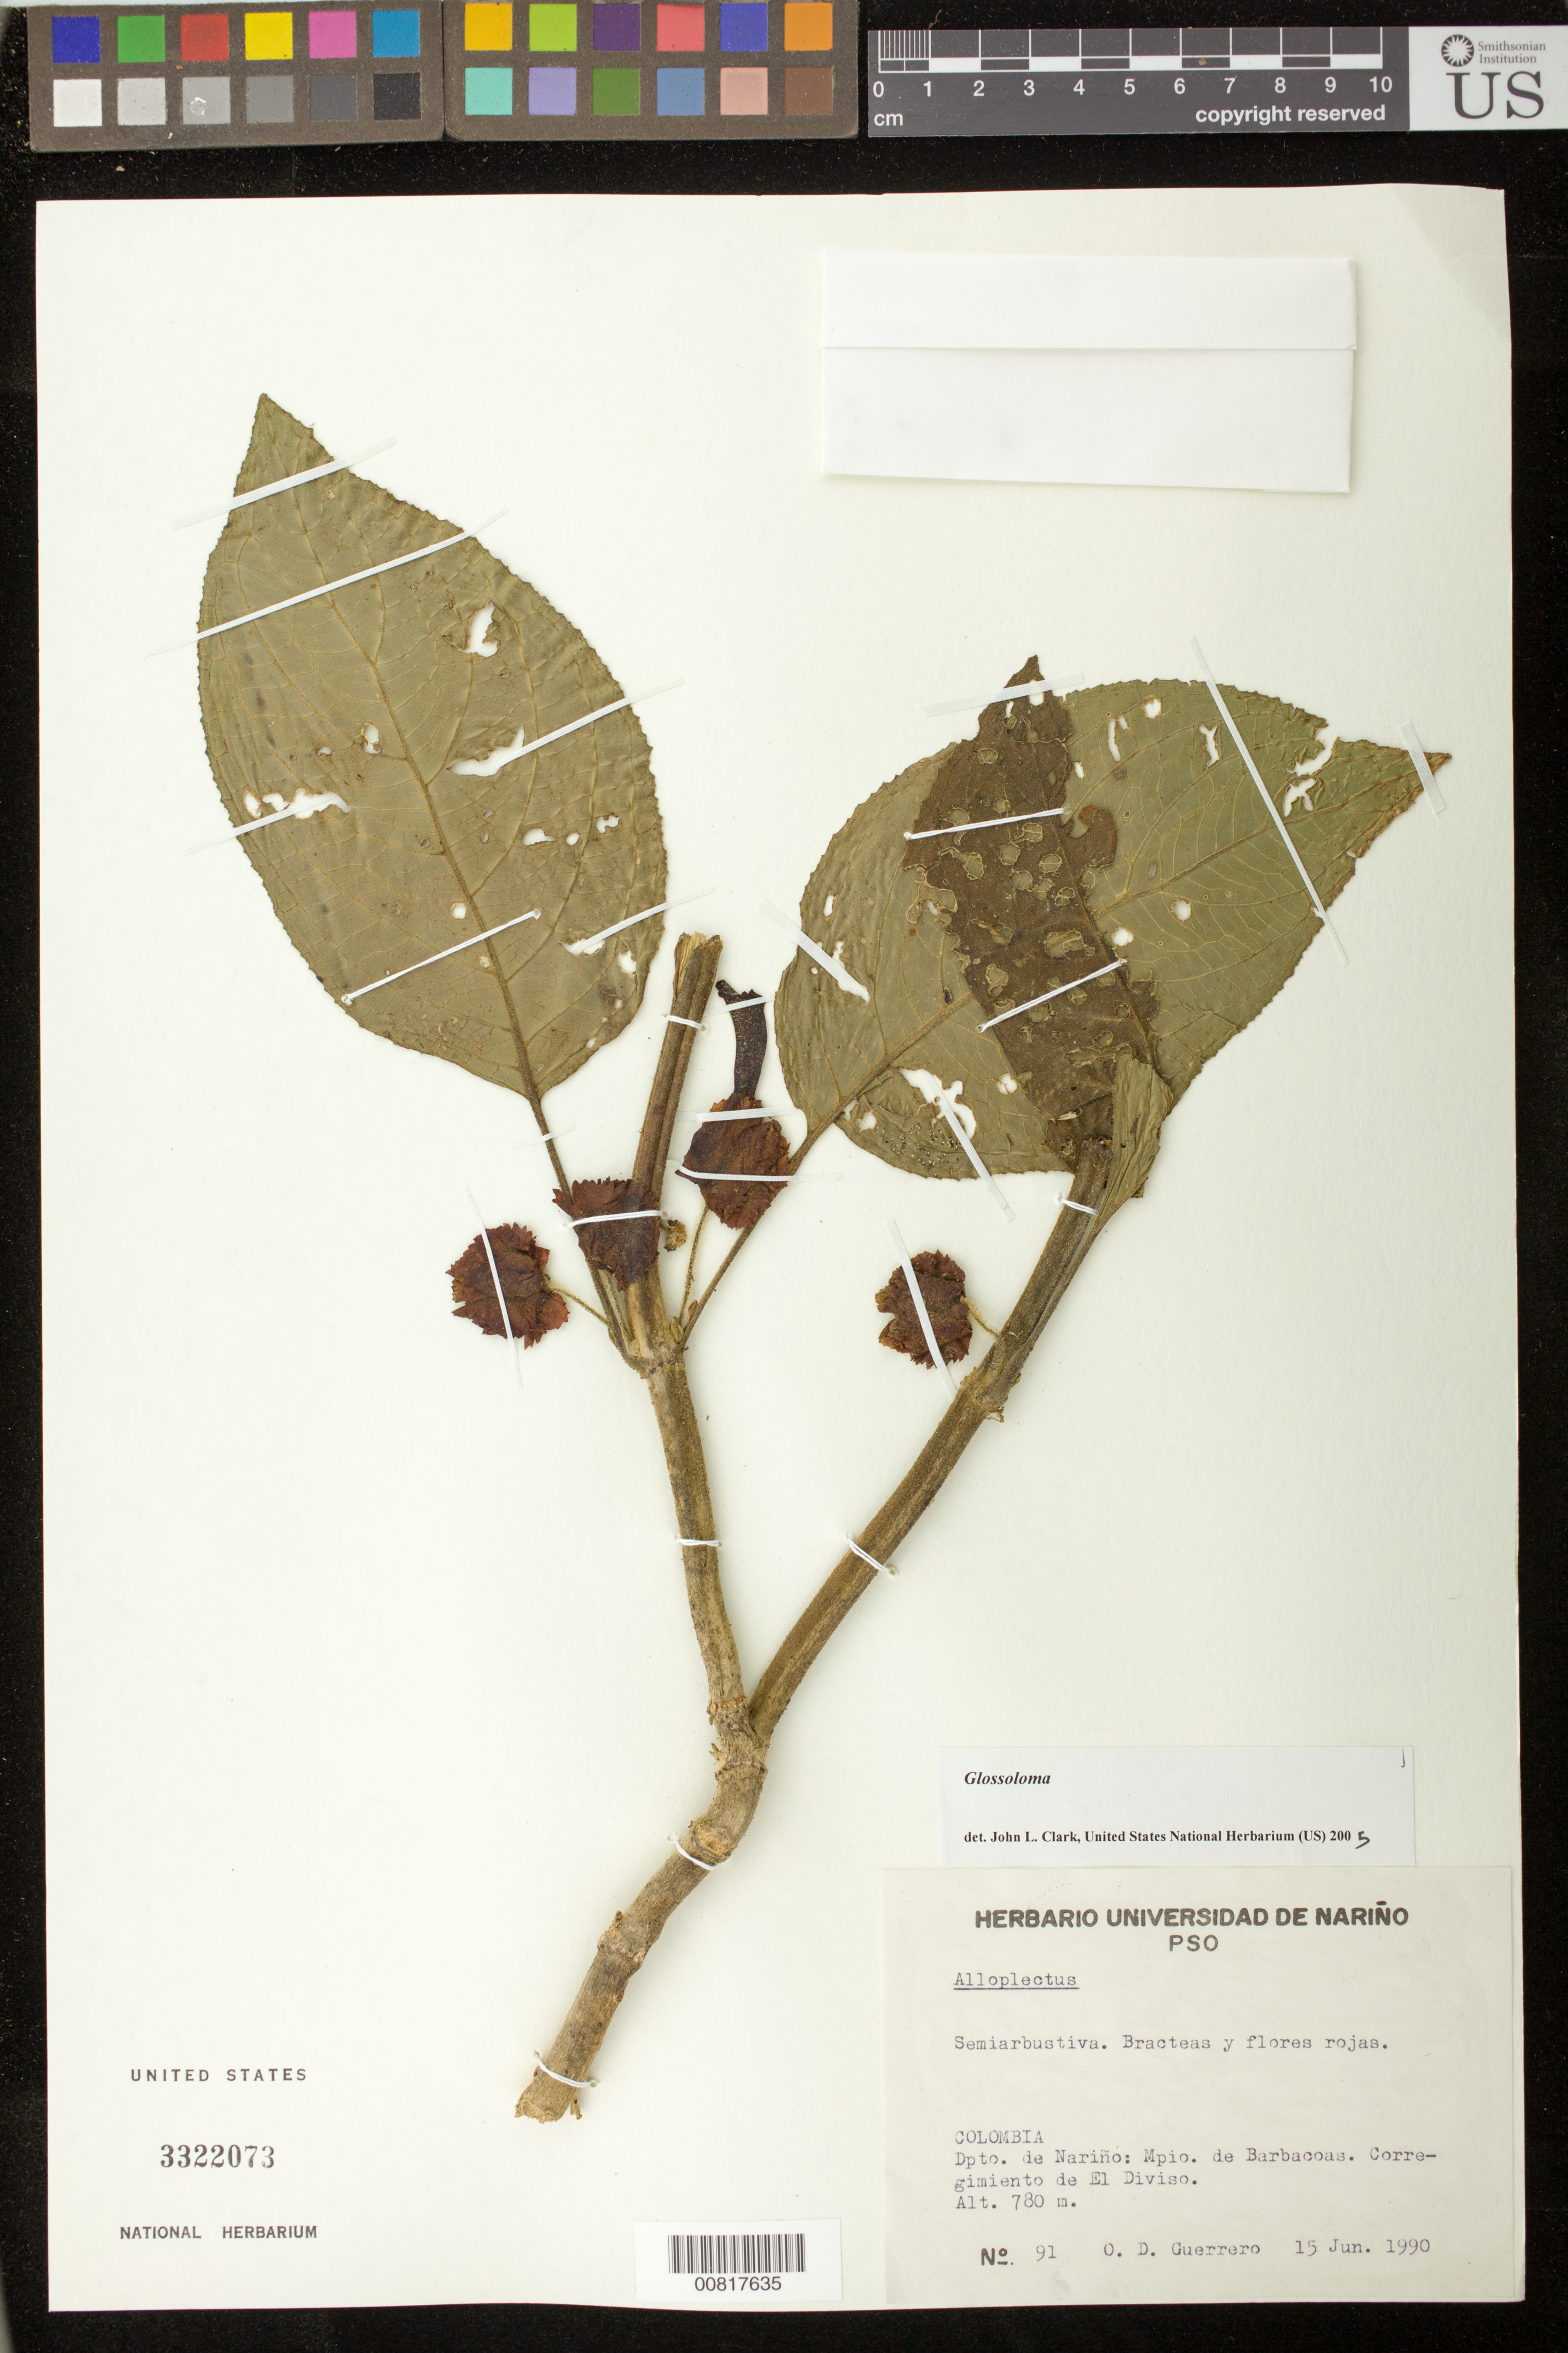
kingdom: Plantae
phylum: Tracheophyta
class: Magnoliopsida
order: Lamiales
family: Gesneriaceae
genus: Glossoloma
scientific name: Glossoloma sp.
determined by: Clark, J. L., (SEL), The Marie Selby Botanical Garden (UNITED STATES)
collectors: O. Guerrero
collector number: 91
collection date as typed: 15 Jun 1990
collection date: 1990-06-15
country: Colombia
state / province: Nariño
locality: Mpio. de Barbacoas. Corregimiento de El Diviso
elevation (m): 780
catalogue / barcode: US 3322073